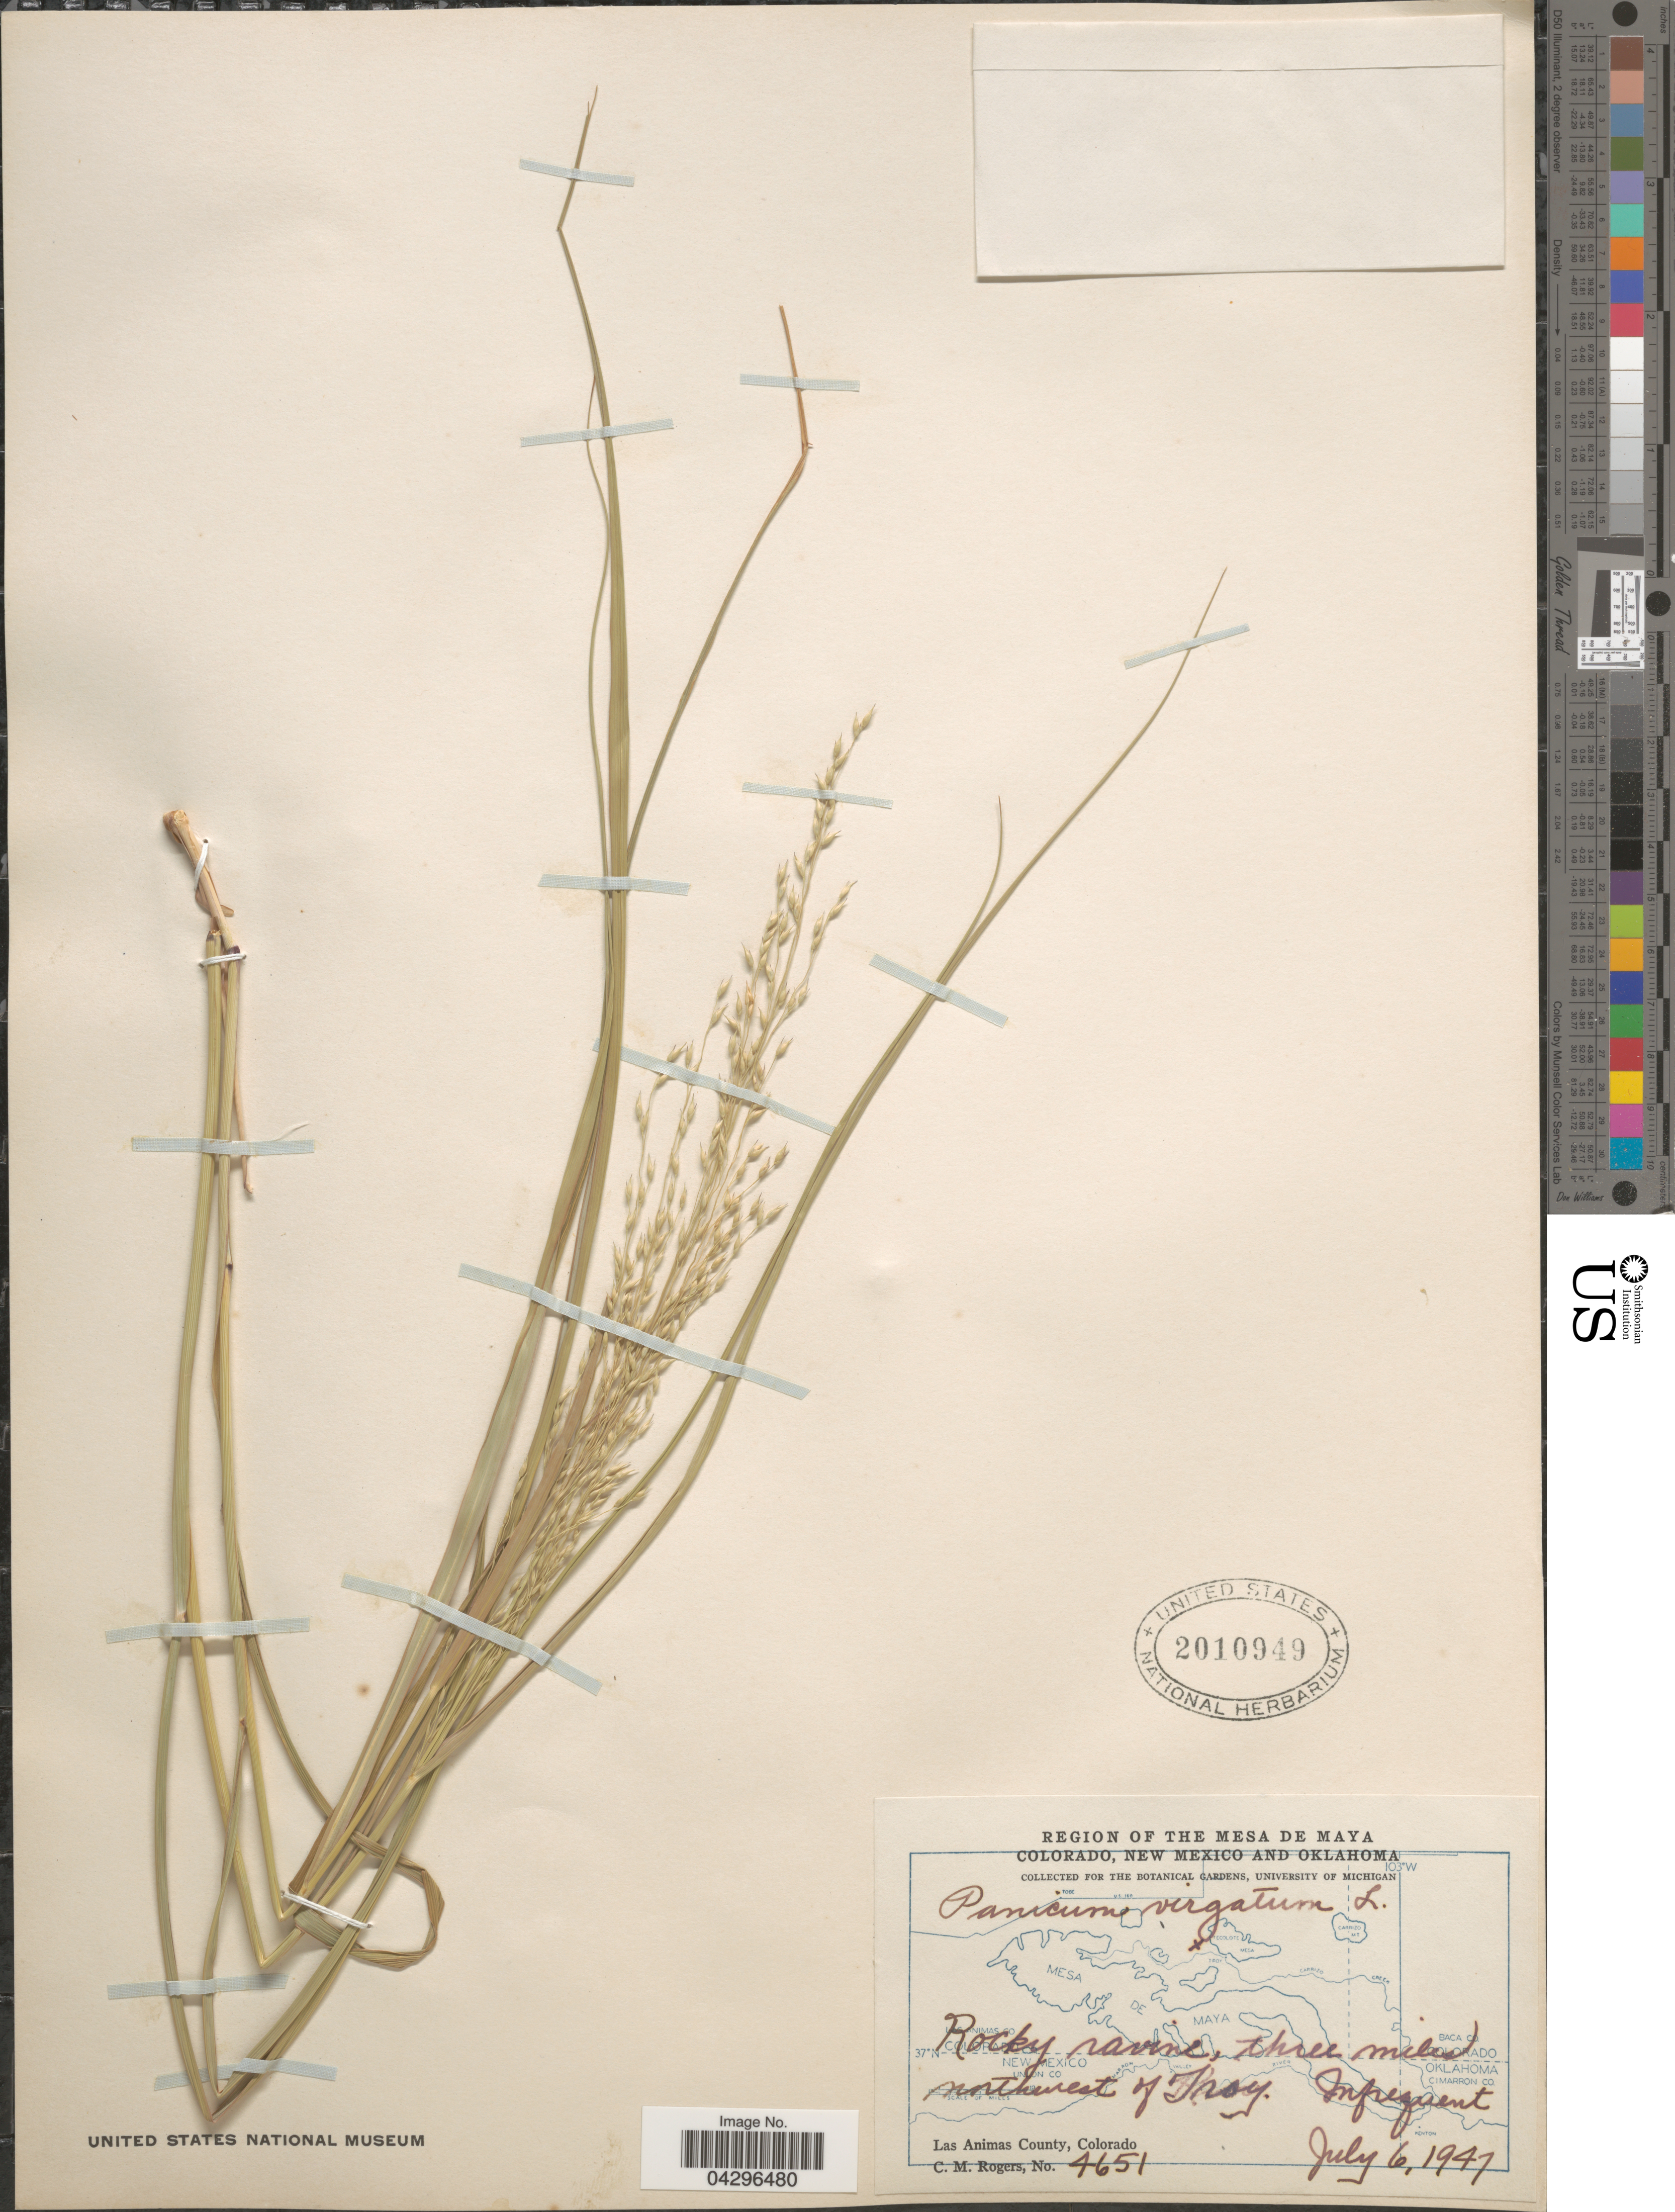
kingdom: Plantae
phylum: Tracheophyta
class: Liliopsida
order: Poales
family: Poaceae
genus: Panicum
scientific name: Panicum virgatum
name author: L.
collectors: C. M. Rogers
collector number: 4651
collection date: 1947-07-06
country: United States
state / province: Colorado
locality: Region of the Mesa de Maya. Rocky ravine, three miles northwest of Troy. Las Animas County.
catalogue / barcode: US 2010949